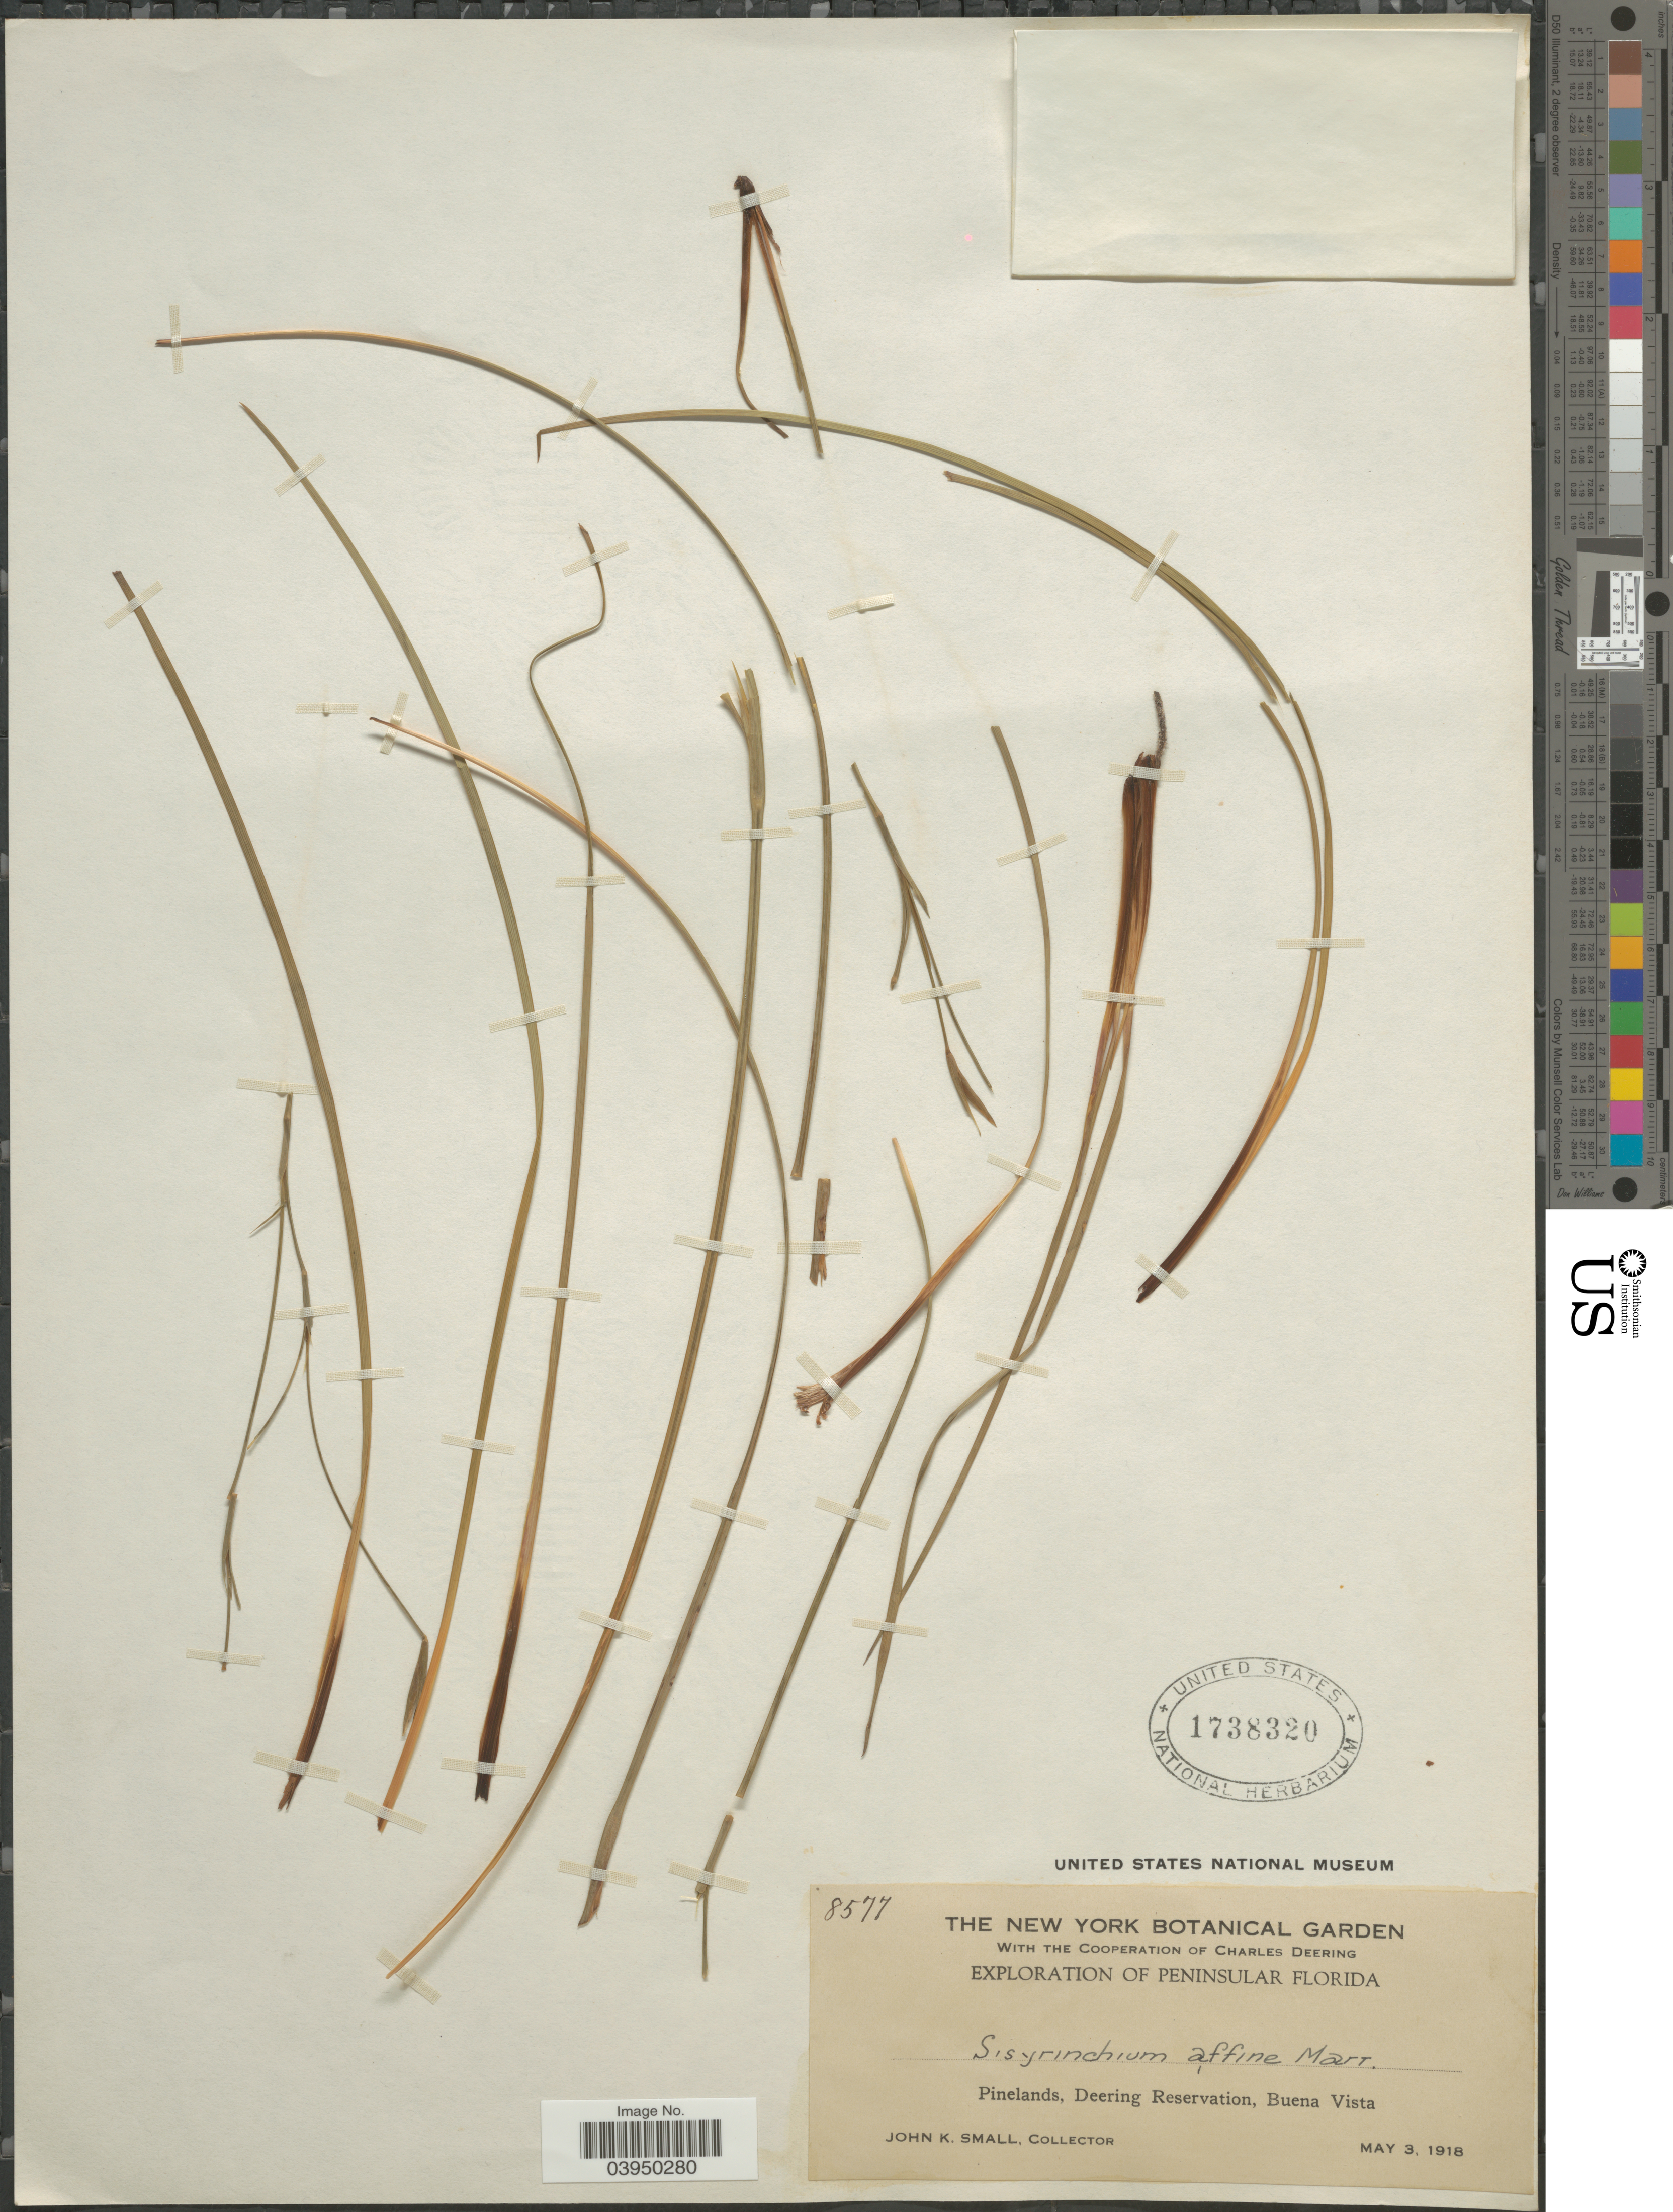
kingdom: Plantae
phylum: Tracheophyta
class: Liliopsida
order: Asparagales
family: Iridaceae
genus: Sisyrinchium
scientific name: Sisyrinchium affine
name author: M. Martens & Galeotti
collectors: J. K. Small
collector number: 8577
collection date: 1918-05-03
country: United States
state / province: Florida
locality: Peninsular Florida. Pinelands, Deering Reservation, Buena Vista.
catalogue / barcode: US 1738320